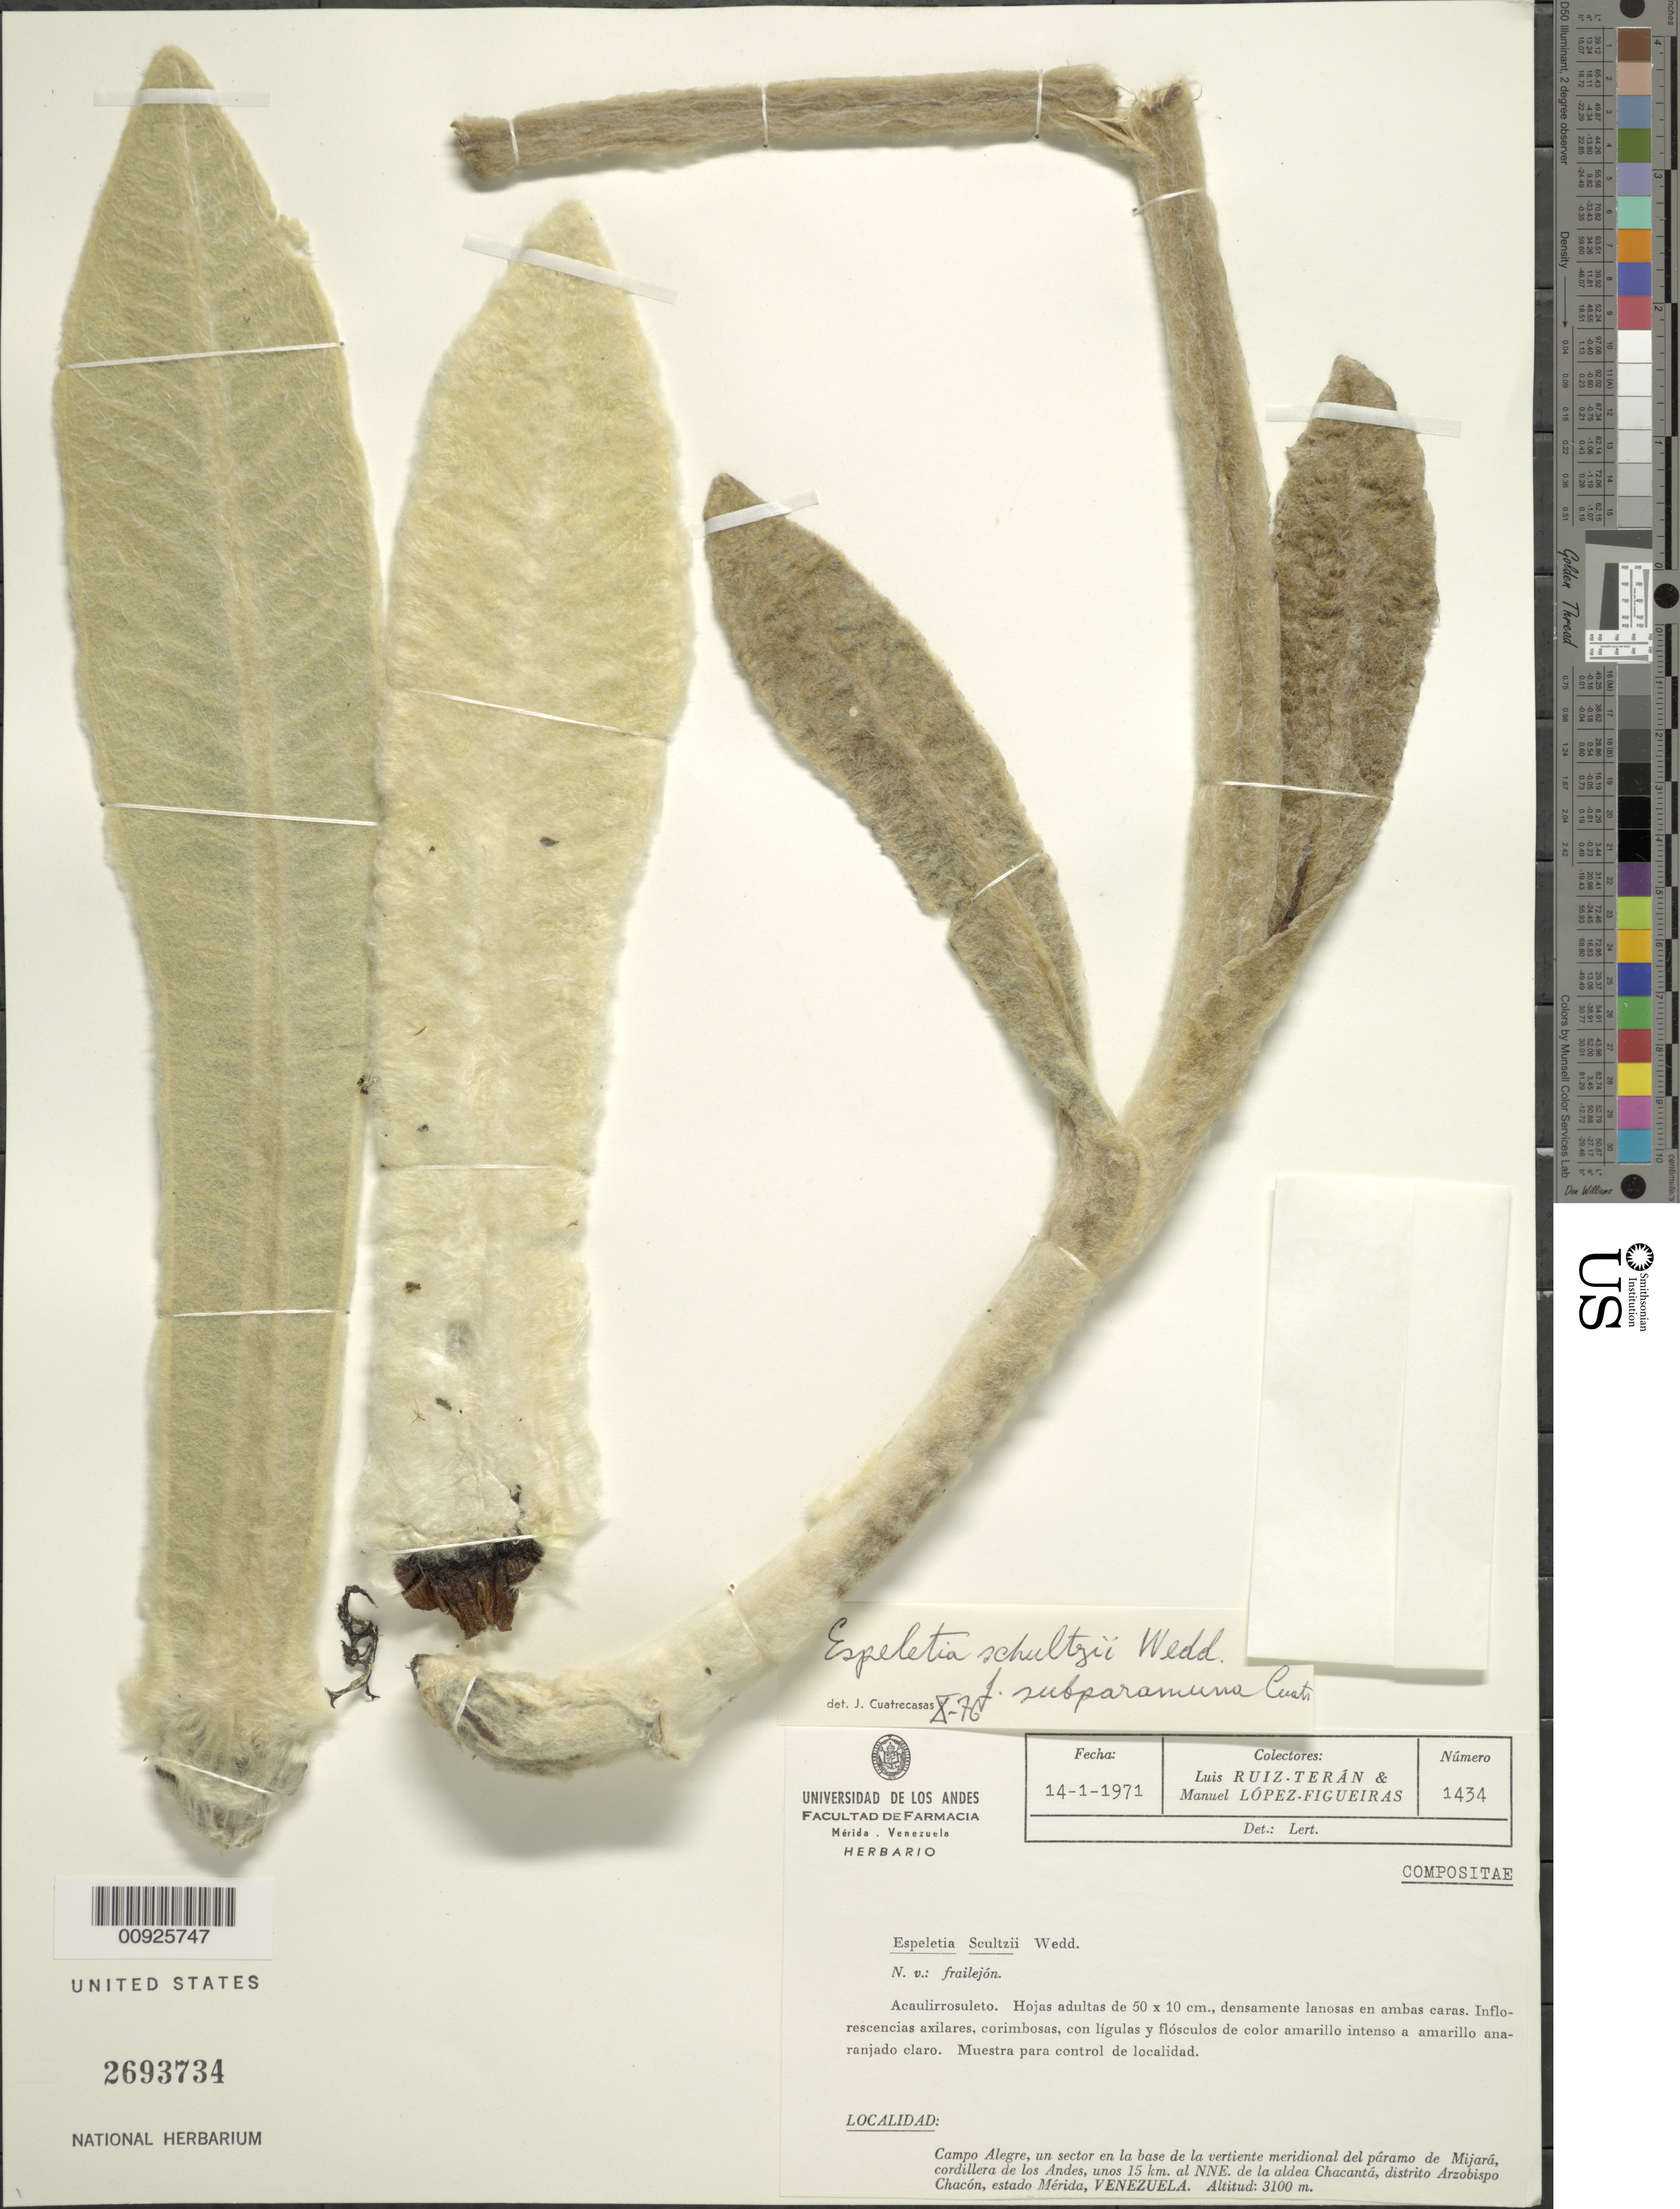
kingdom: Plantae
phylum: Tracheophyta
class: Magnoliopsida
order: Asterales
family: Asteraceae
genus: Espeletia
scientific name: Espeletia schultzii var. subparamuna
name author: Cuatrec.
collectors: L. E. Ruíz-Terán & M. López Figueiras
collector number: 1434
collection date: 1971-01-14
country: Venezuela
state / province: Mérida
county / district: Arzobispo Chacón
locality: P. de Mijará. Campo Alegre, un sector en la base de la vertiente meridional del páramo de Mijará, Cordillera de los Andes, a unos 15 km al NNE de la aldea Chacantá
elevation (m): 3100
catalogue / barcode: US 2693734